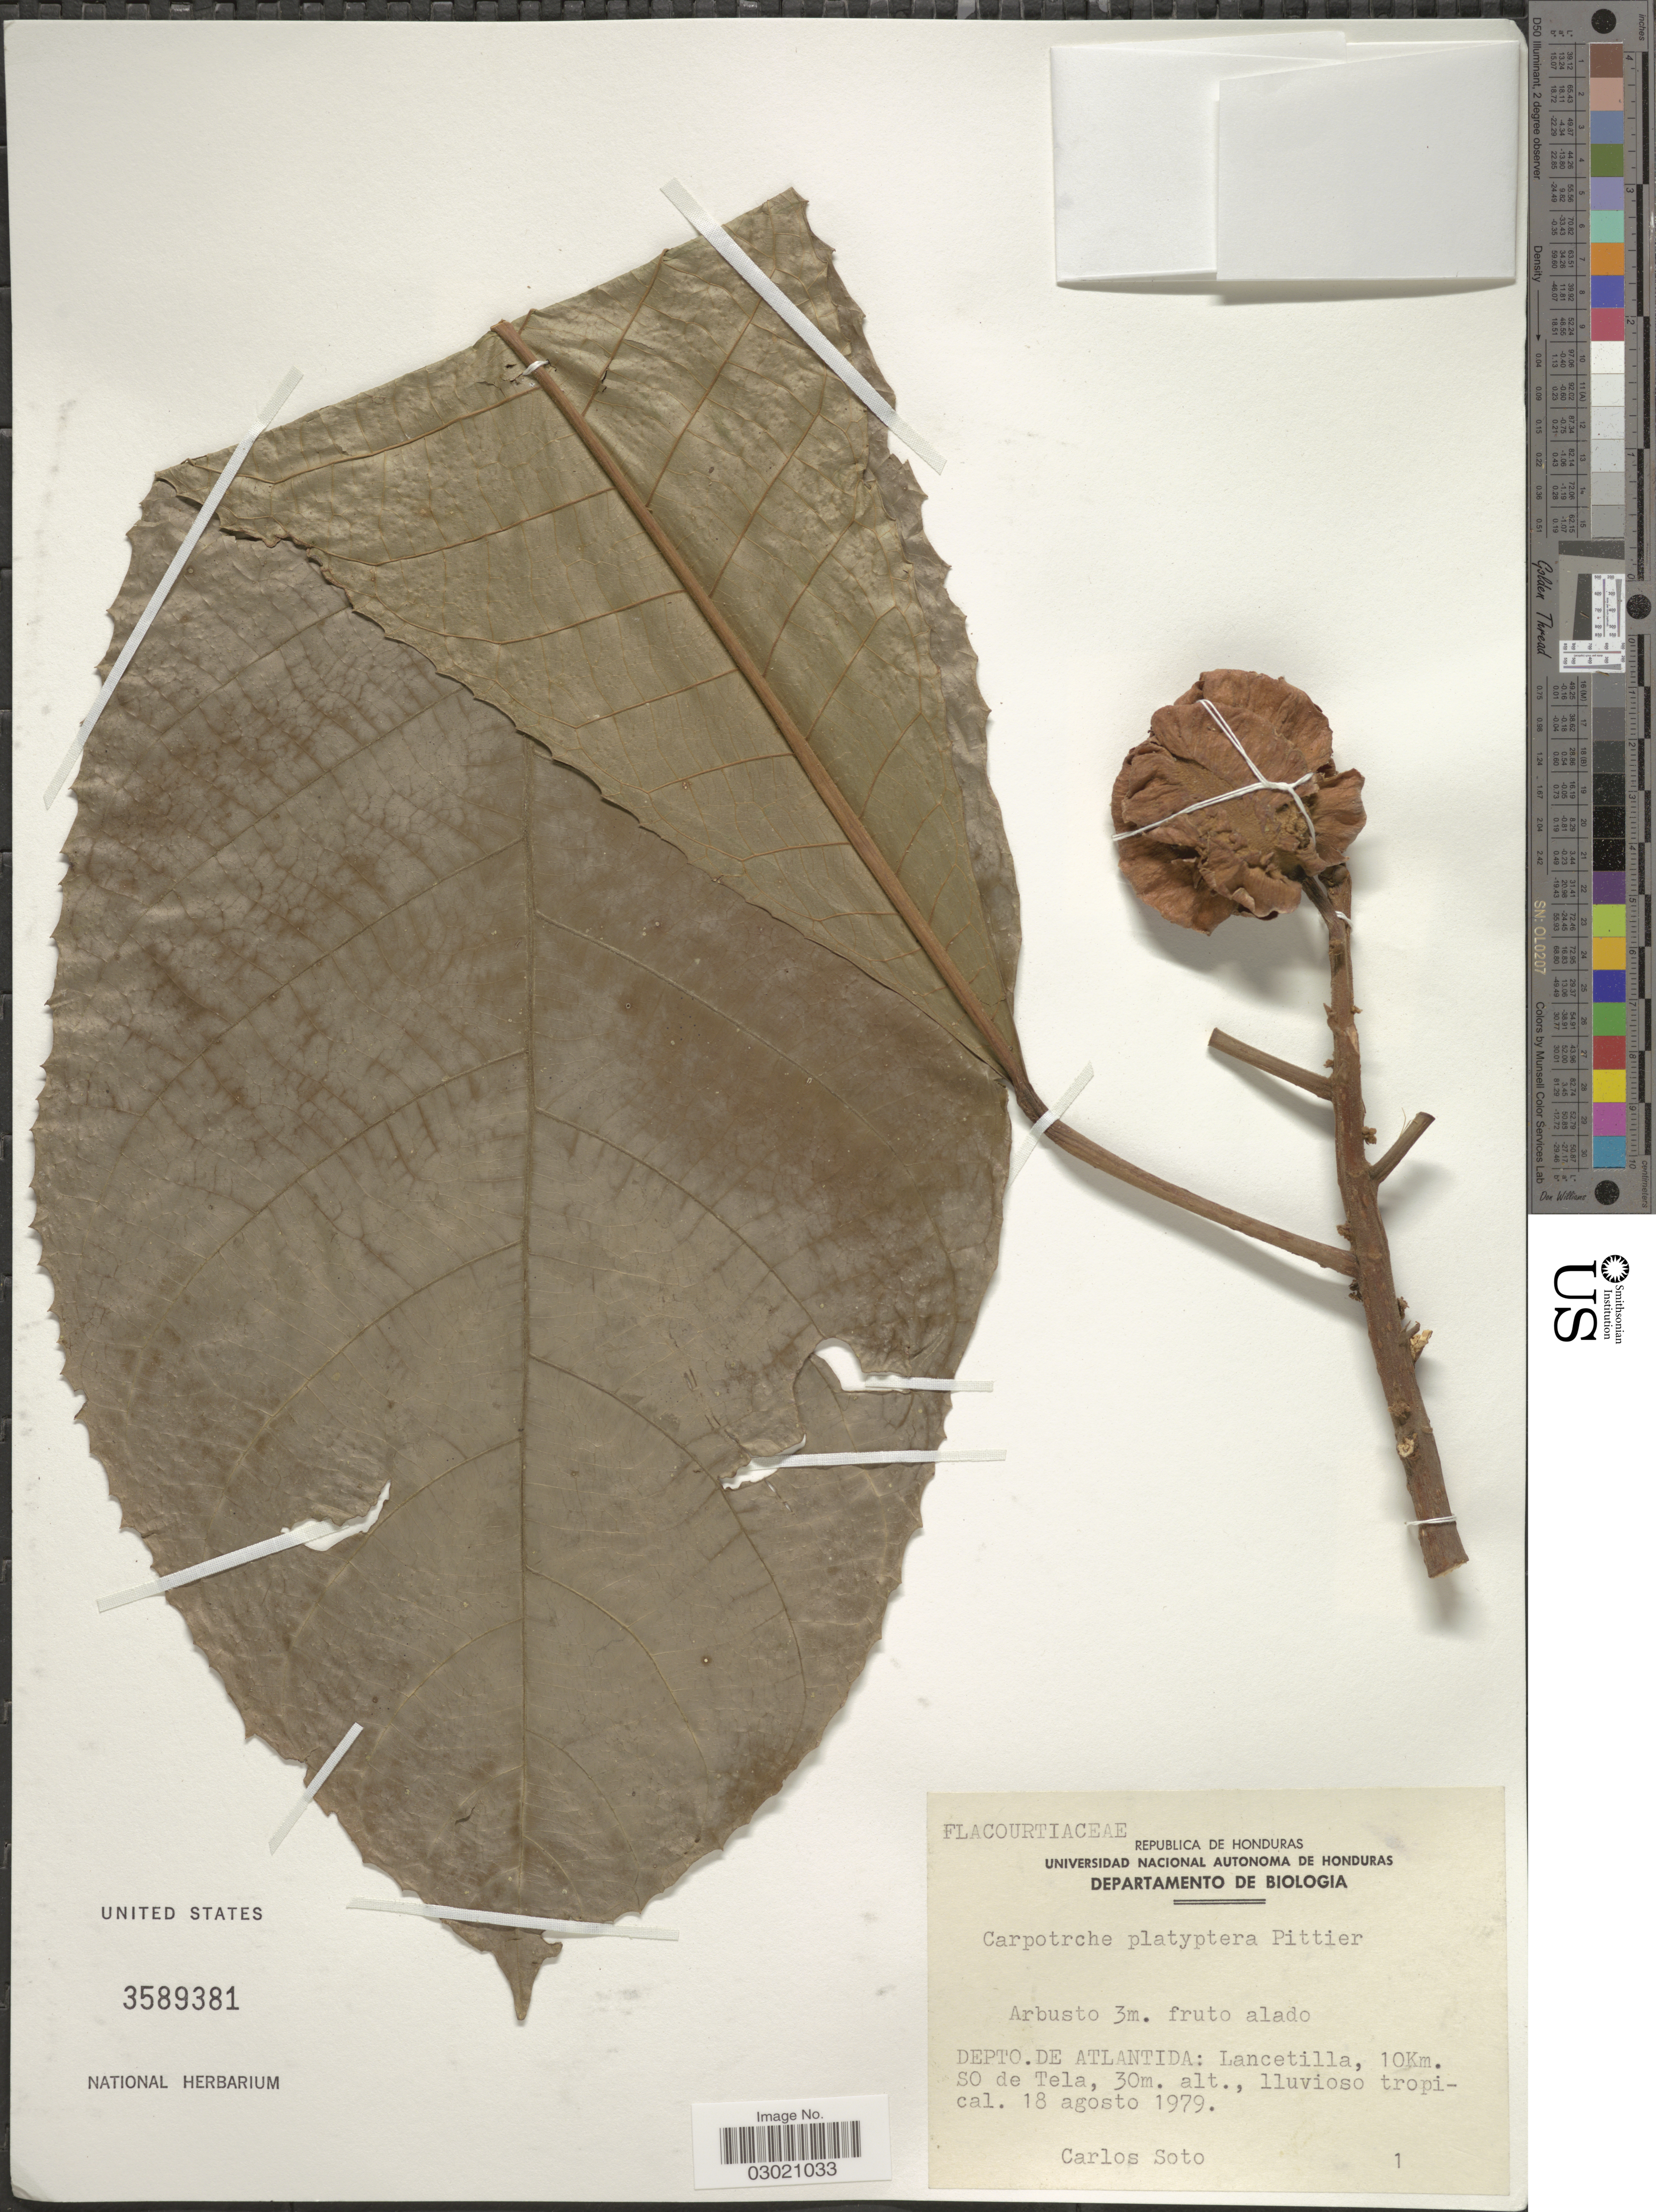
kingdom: Plantae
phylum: Tracheophyta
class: Magnoliopsida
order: Malpighiales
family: Achariaceae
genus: Carpotroche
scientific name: Carpotroche platyptera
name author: Pittier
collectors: C. Soto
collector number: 1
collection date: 1979-08-18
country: Honduras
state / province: Atlántida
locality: Depto. de Atlantida: Lancetilla, 10Km. SO de Tela.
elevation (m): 30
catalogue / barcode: US 3589381